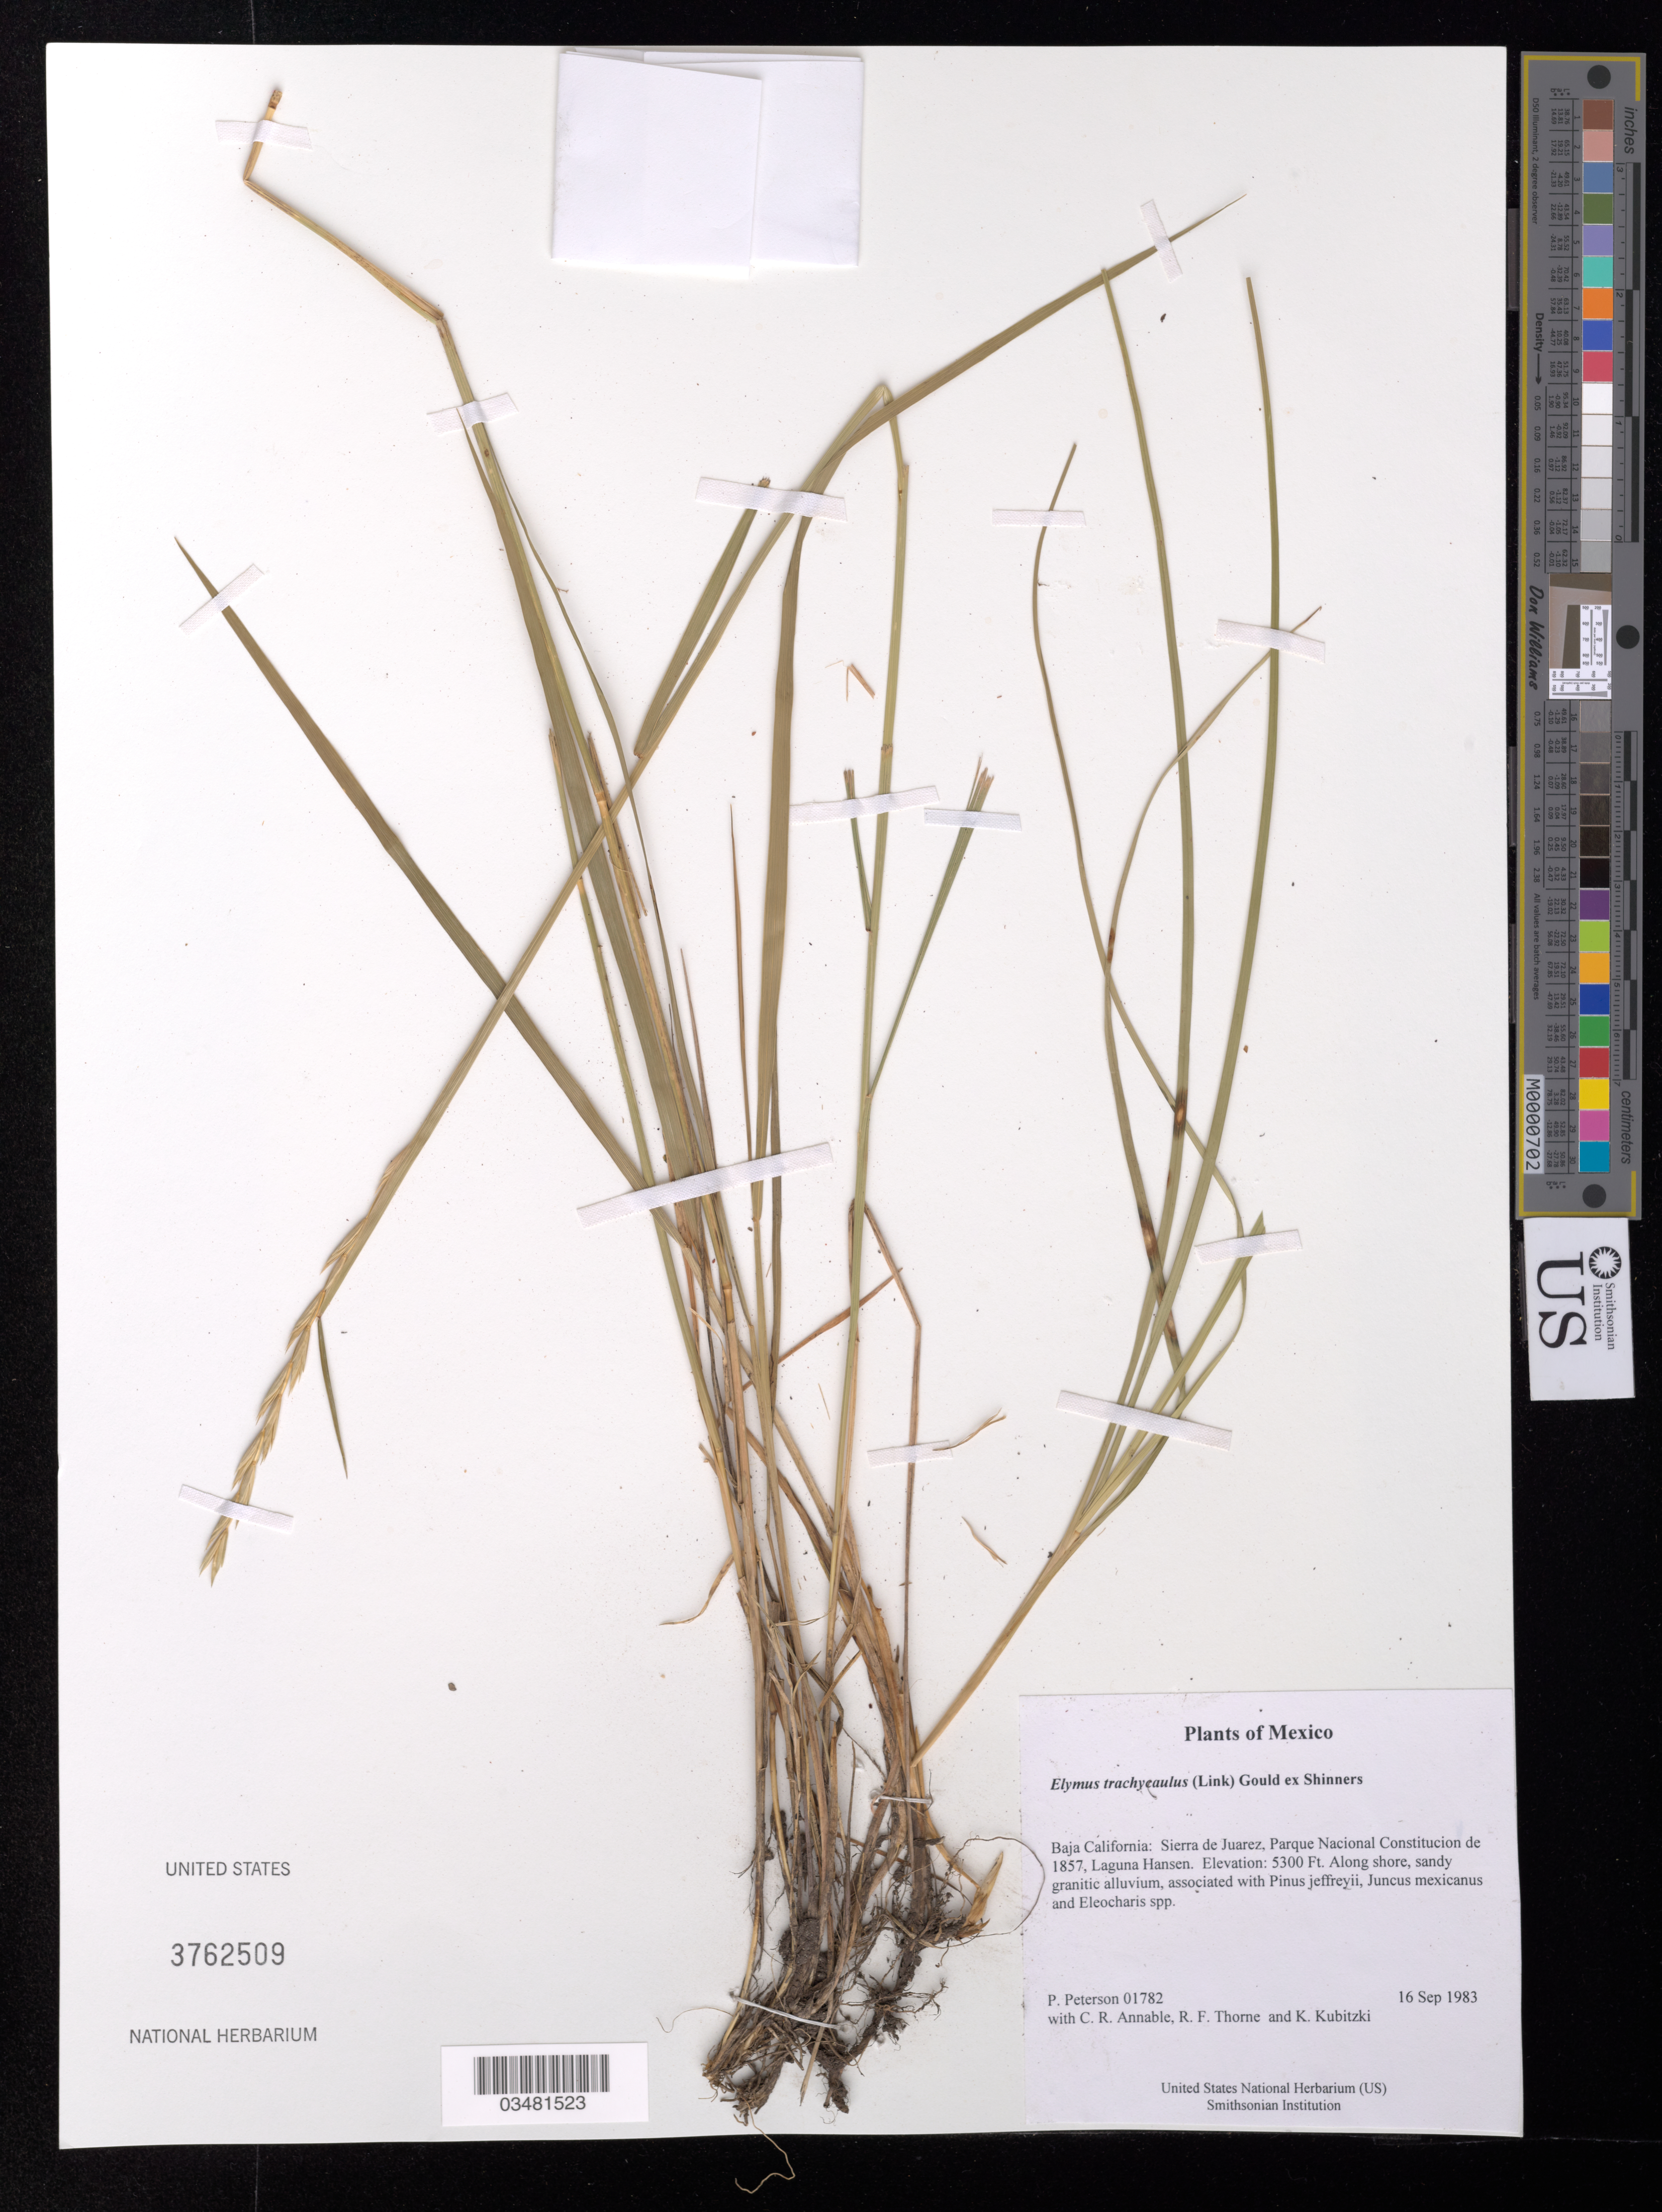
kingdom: Plantae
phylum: Tracheophyta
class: Liliopsida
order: Poales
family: Poaceae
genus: Elymus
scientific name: Elymus trachycaulus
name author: (Link) Gould ex Shinners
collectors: P. M. Peterson, C. R. Annable, R. F. Thorne & K. Kubitzki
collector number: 01782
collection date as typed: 16 Sep 1983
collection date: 1983-09-16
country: Mexico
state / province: Baja California Norte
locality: Sierra de Juarez, Parque Nacional Constitucion de 1857, Laguna Hansen.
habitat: Along shore, sandy granitic alluvium, associated with Pinus jeffreyii, Juncus mexicanus and Eleocharis spp.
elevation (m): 1615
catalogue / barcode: US 3762509